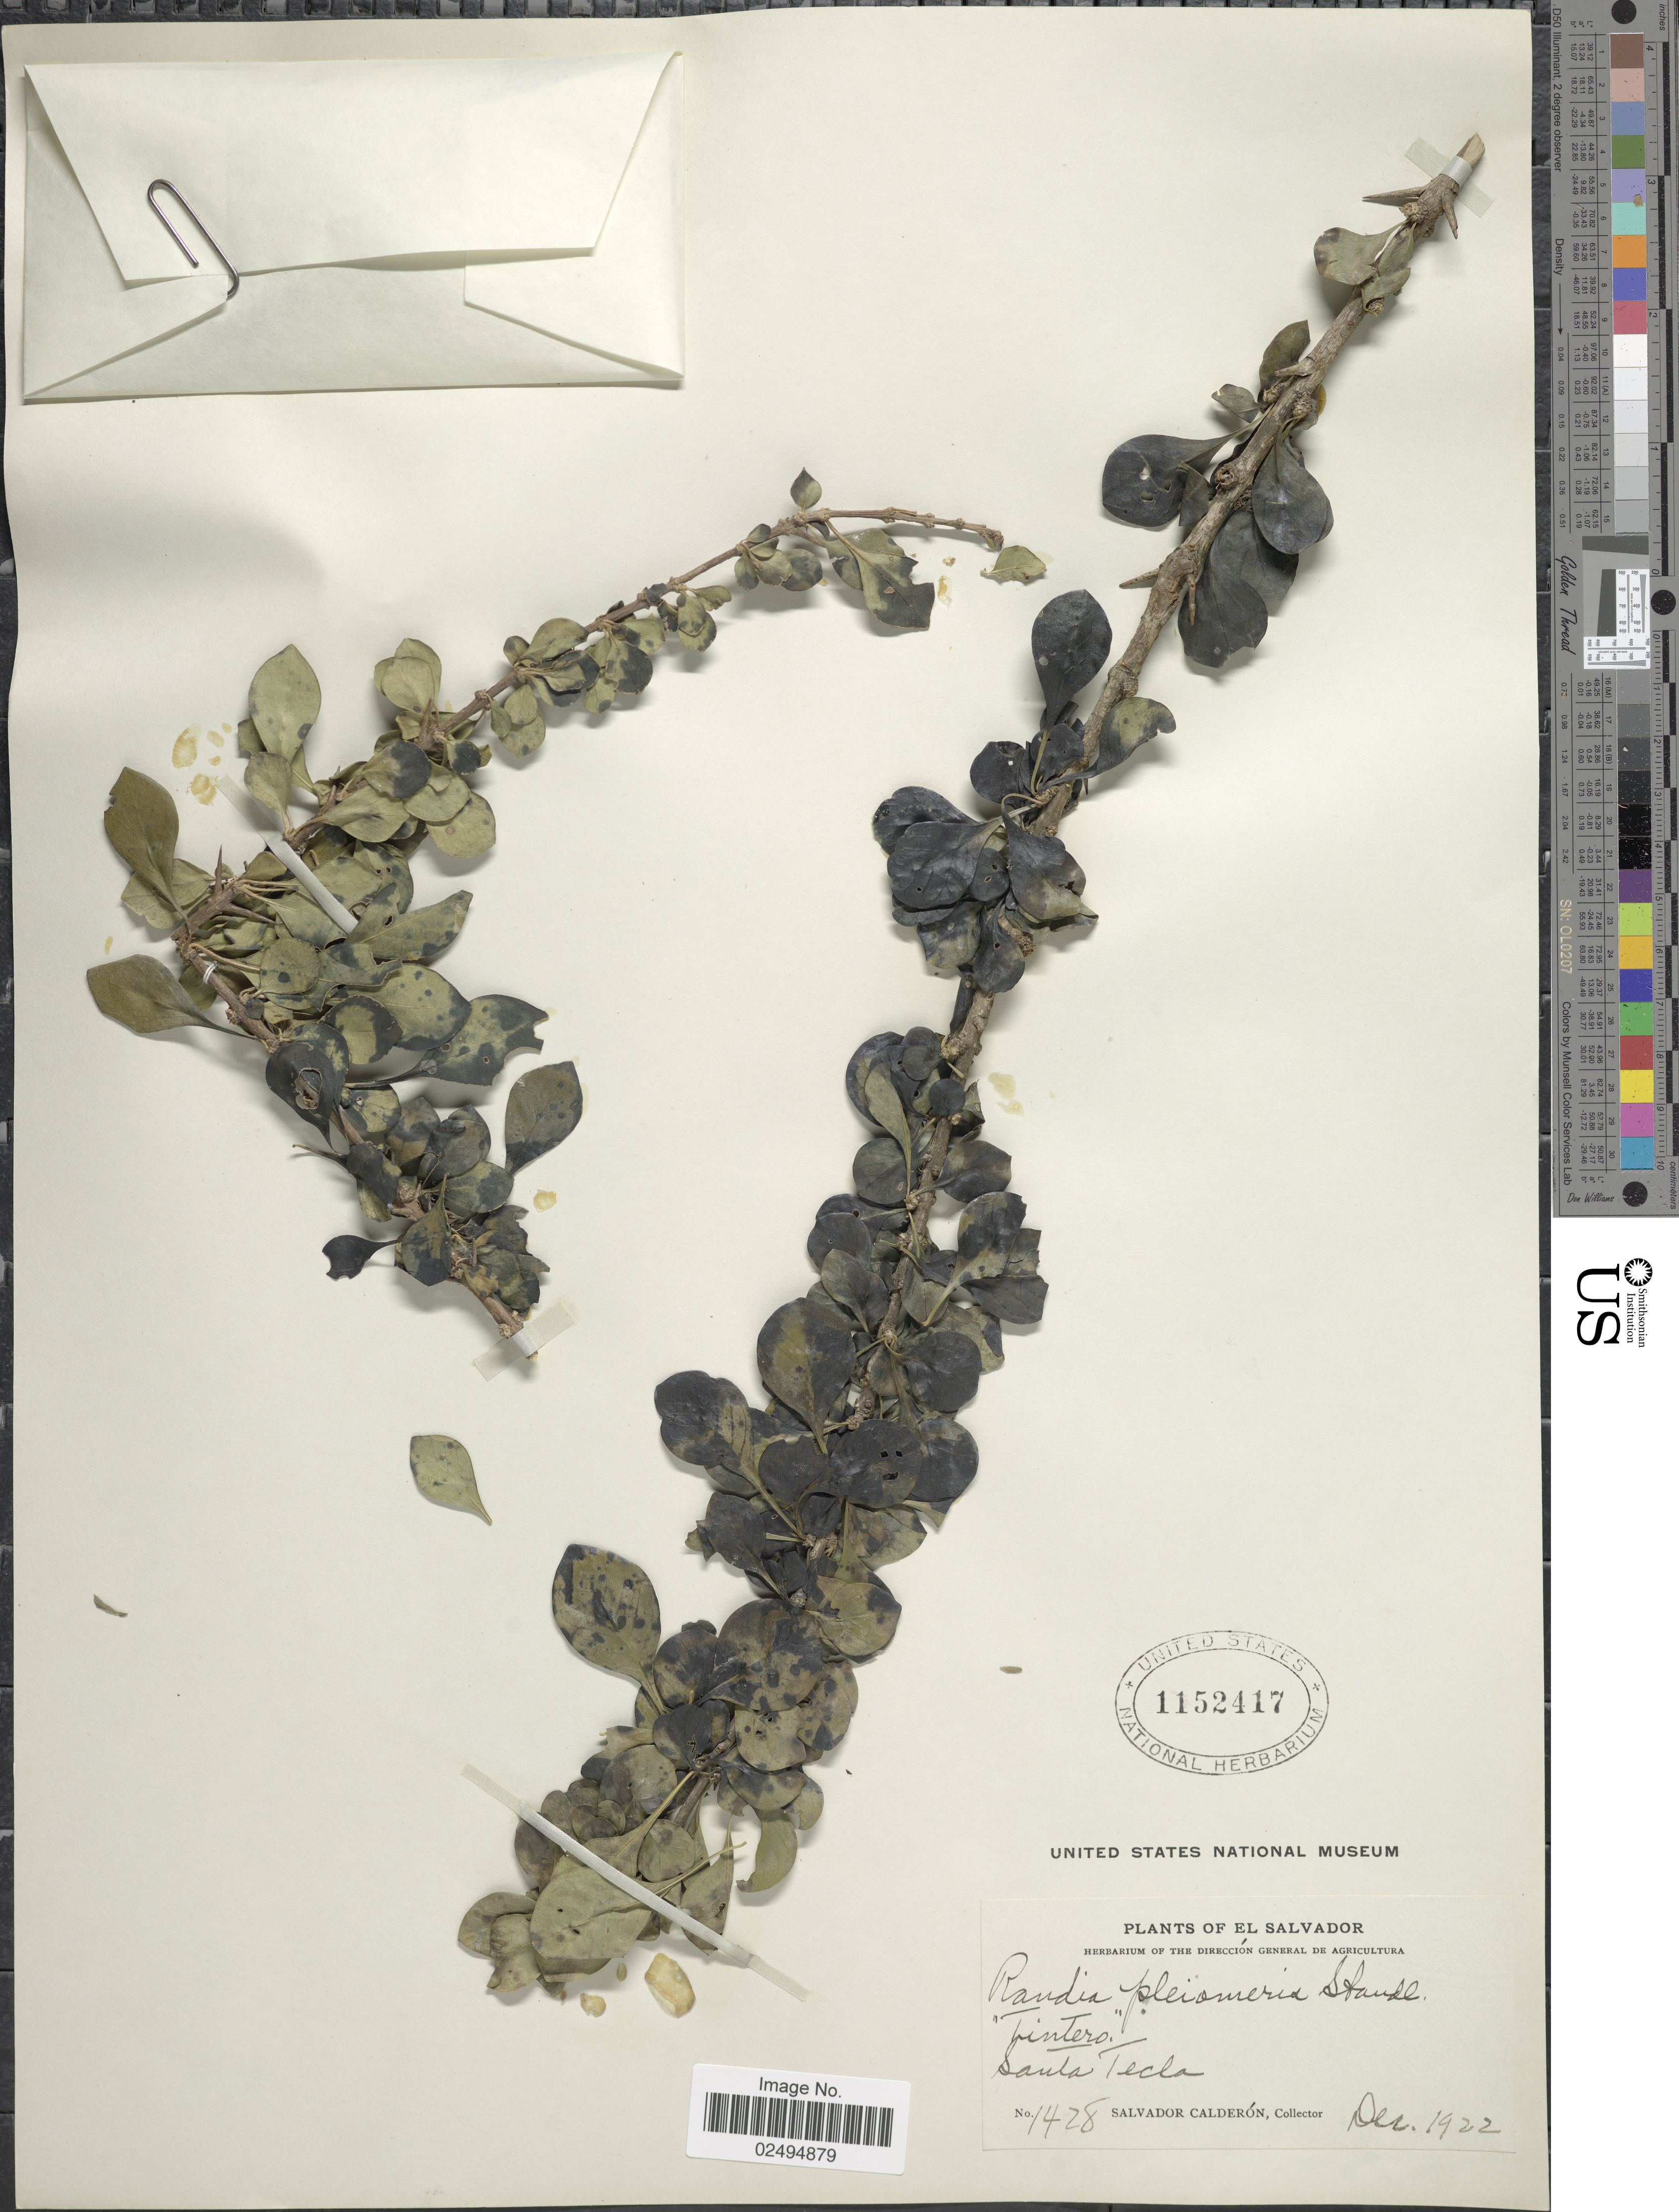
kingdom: Plantae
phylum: Tracheophyta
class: Magnoliopsida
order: Gentianales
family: Rubiaceae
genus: Randia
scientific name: Randia pleiomeris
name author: Standl.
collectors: S. Calderón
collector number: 1428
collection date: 1922-12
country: El Salvador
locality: Santa Tecla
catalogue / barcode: US 1152417